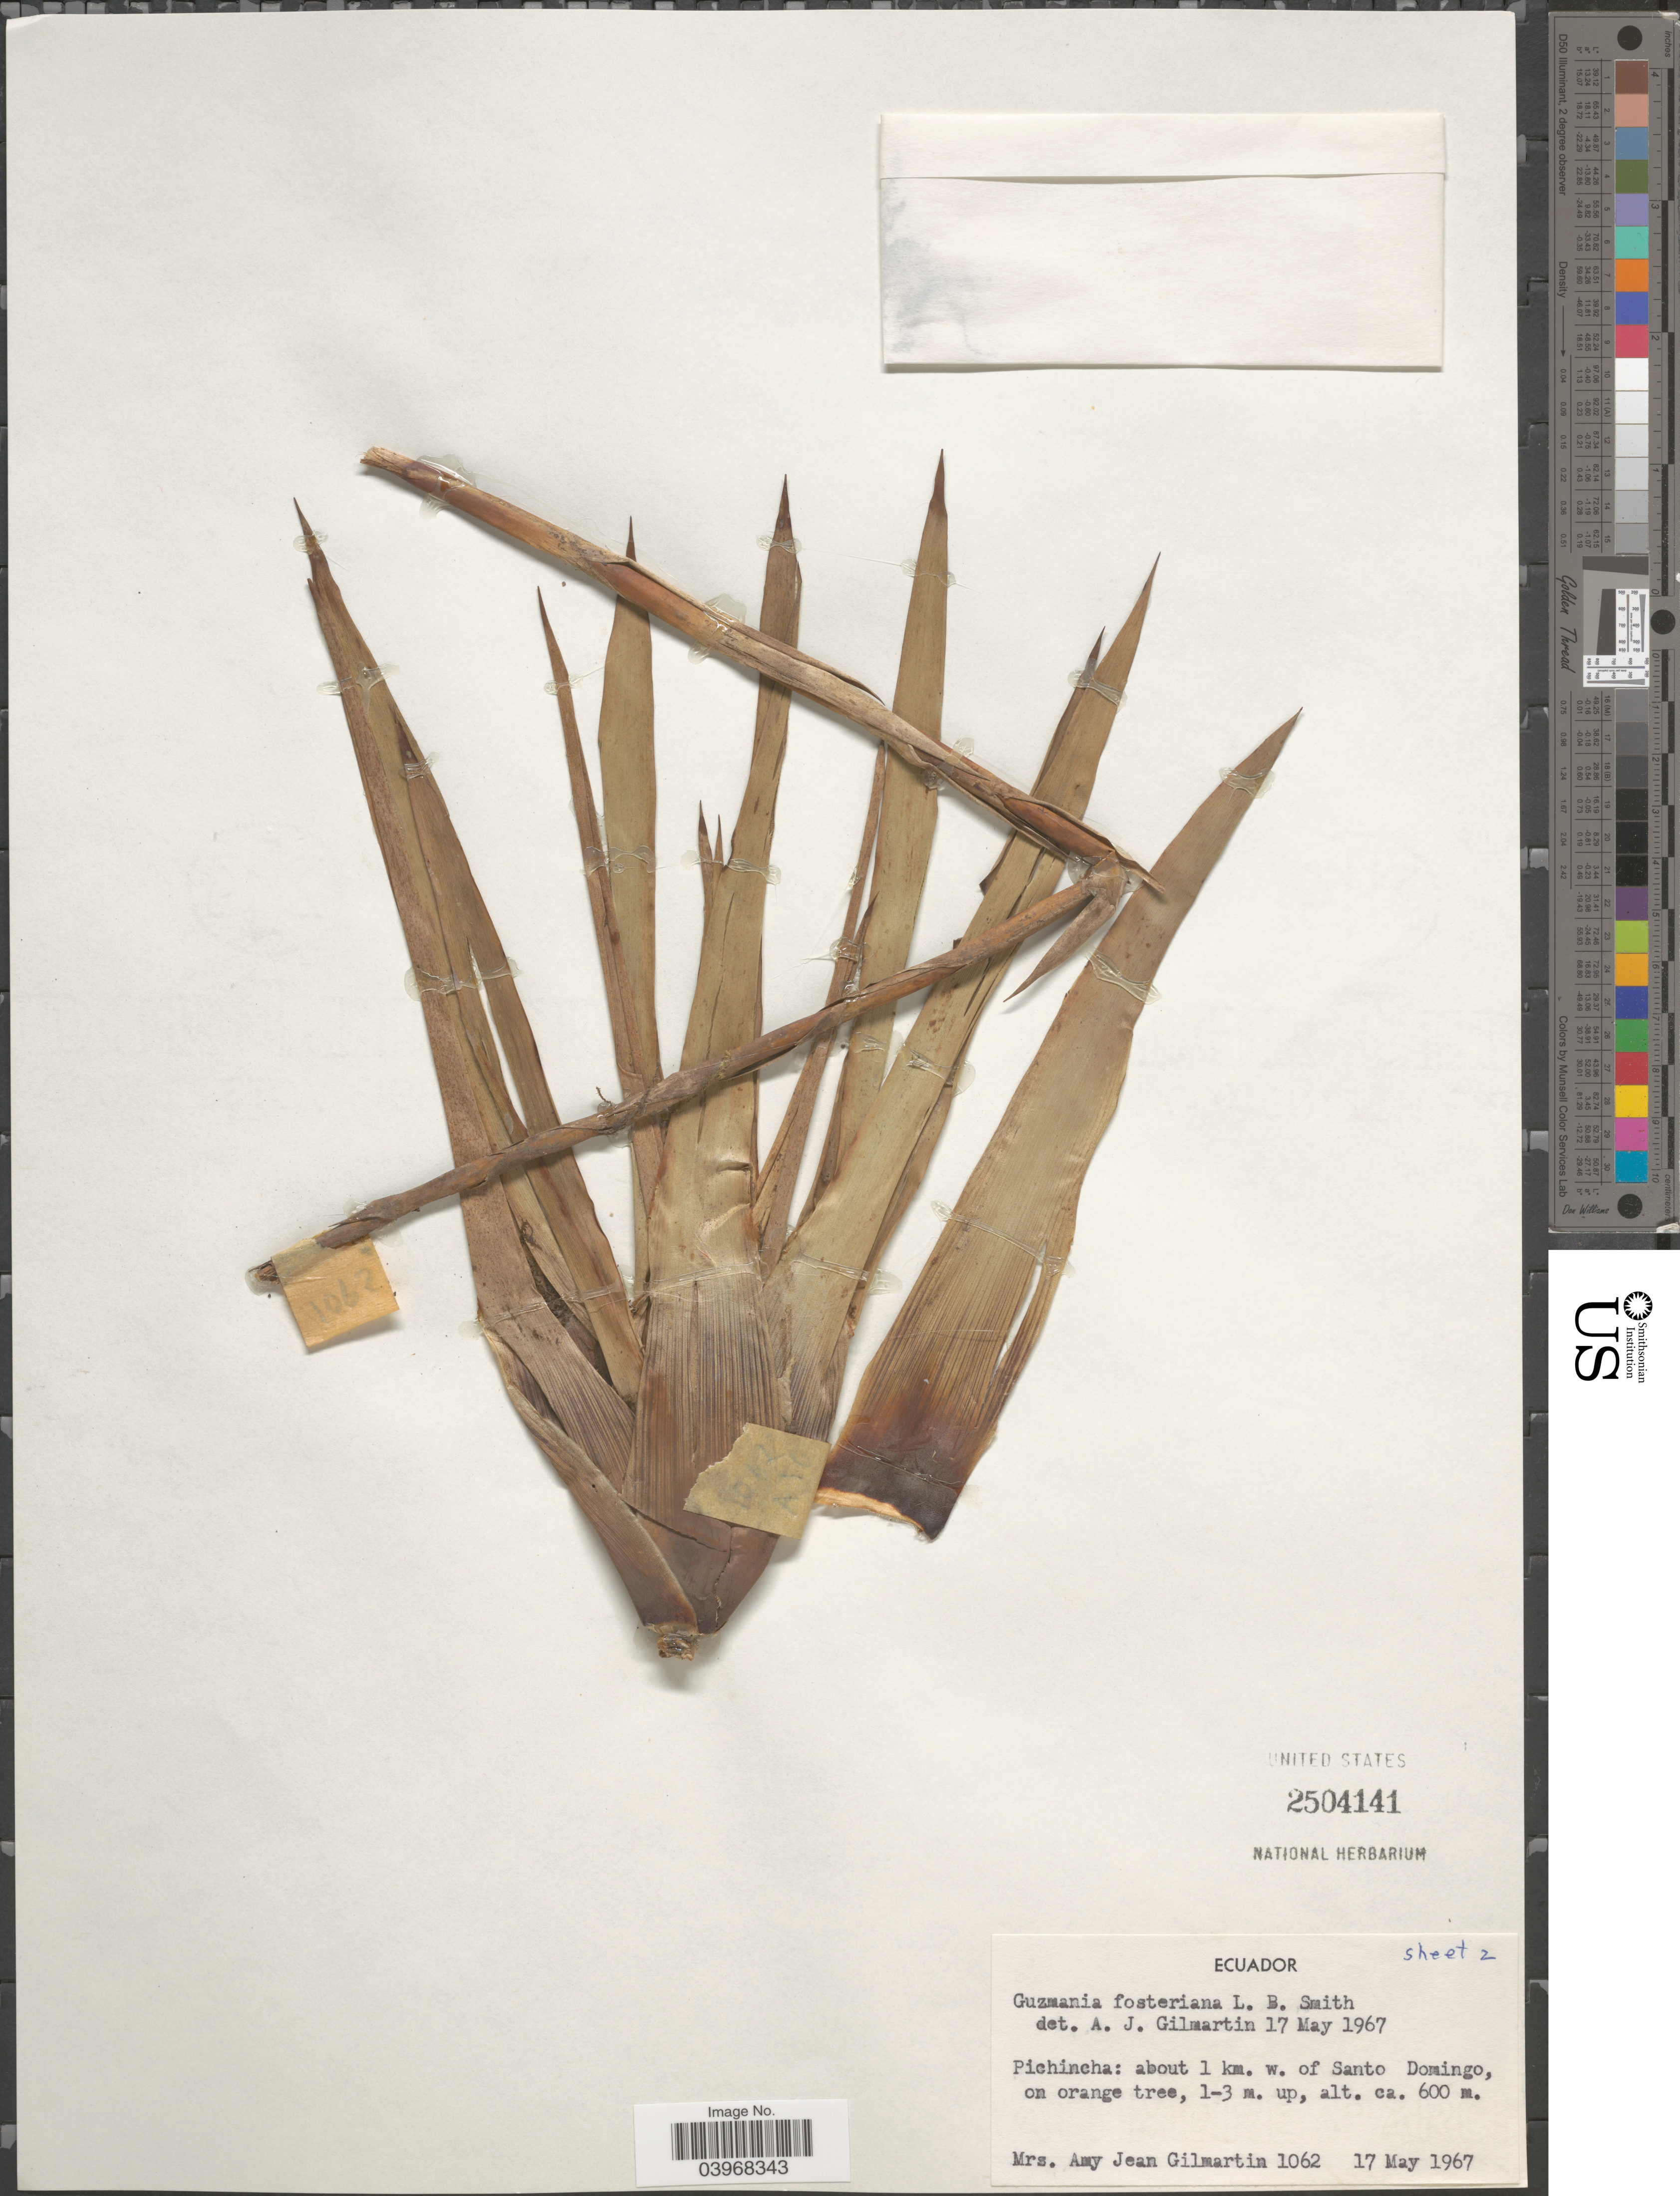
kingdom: Plantae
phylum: Tracheophyta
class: Liliopsida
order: Poales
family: Bromeliaceae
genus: Guzmania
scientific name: Guzmania fosteriana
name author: L.B. Sm.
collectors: A. J. Gilmartin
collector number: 1062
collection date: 1967-05-17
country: Ecuador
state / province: Pichincha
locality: About 1 km. w. of Santo Domingo.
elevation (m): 600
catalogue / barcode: US 2504141